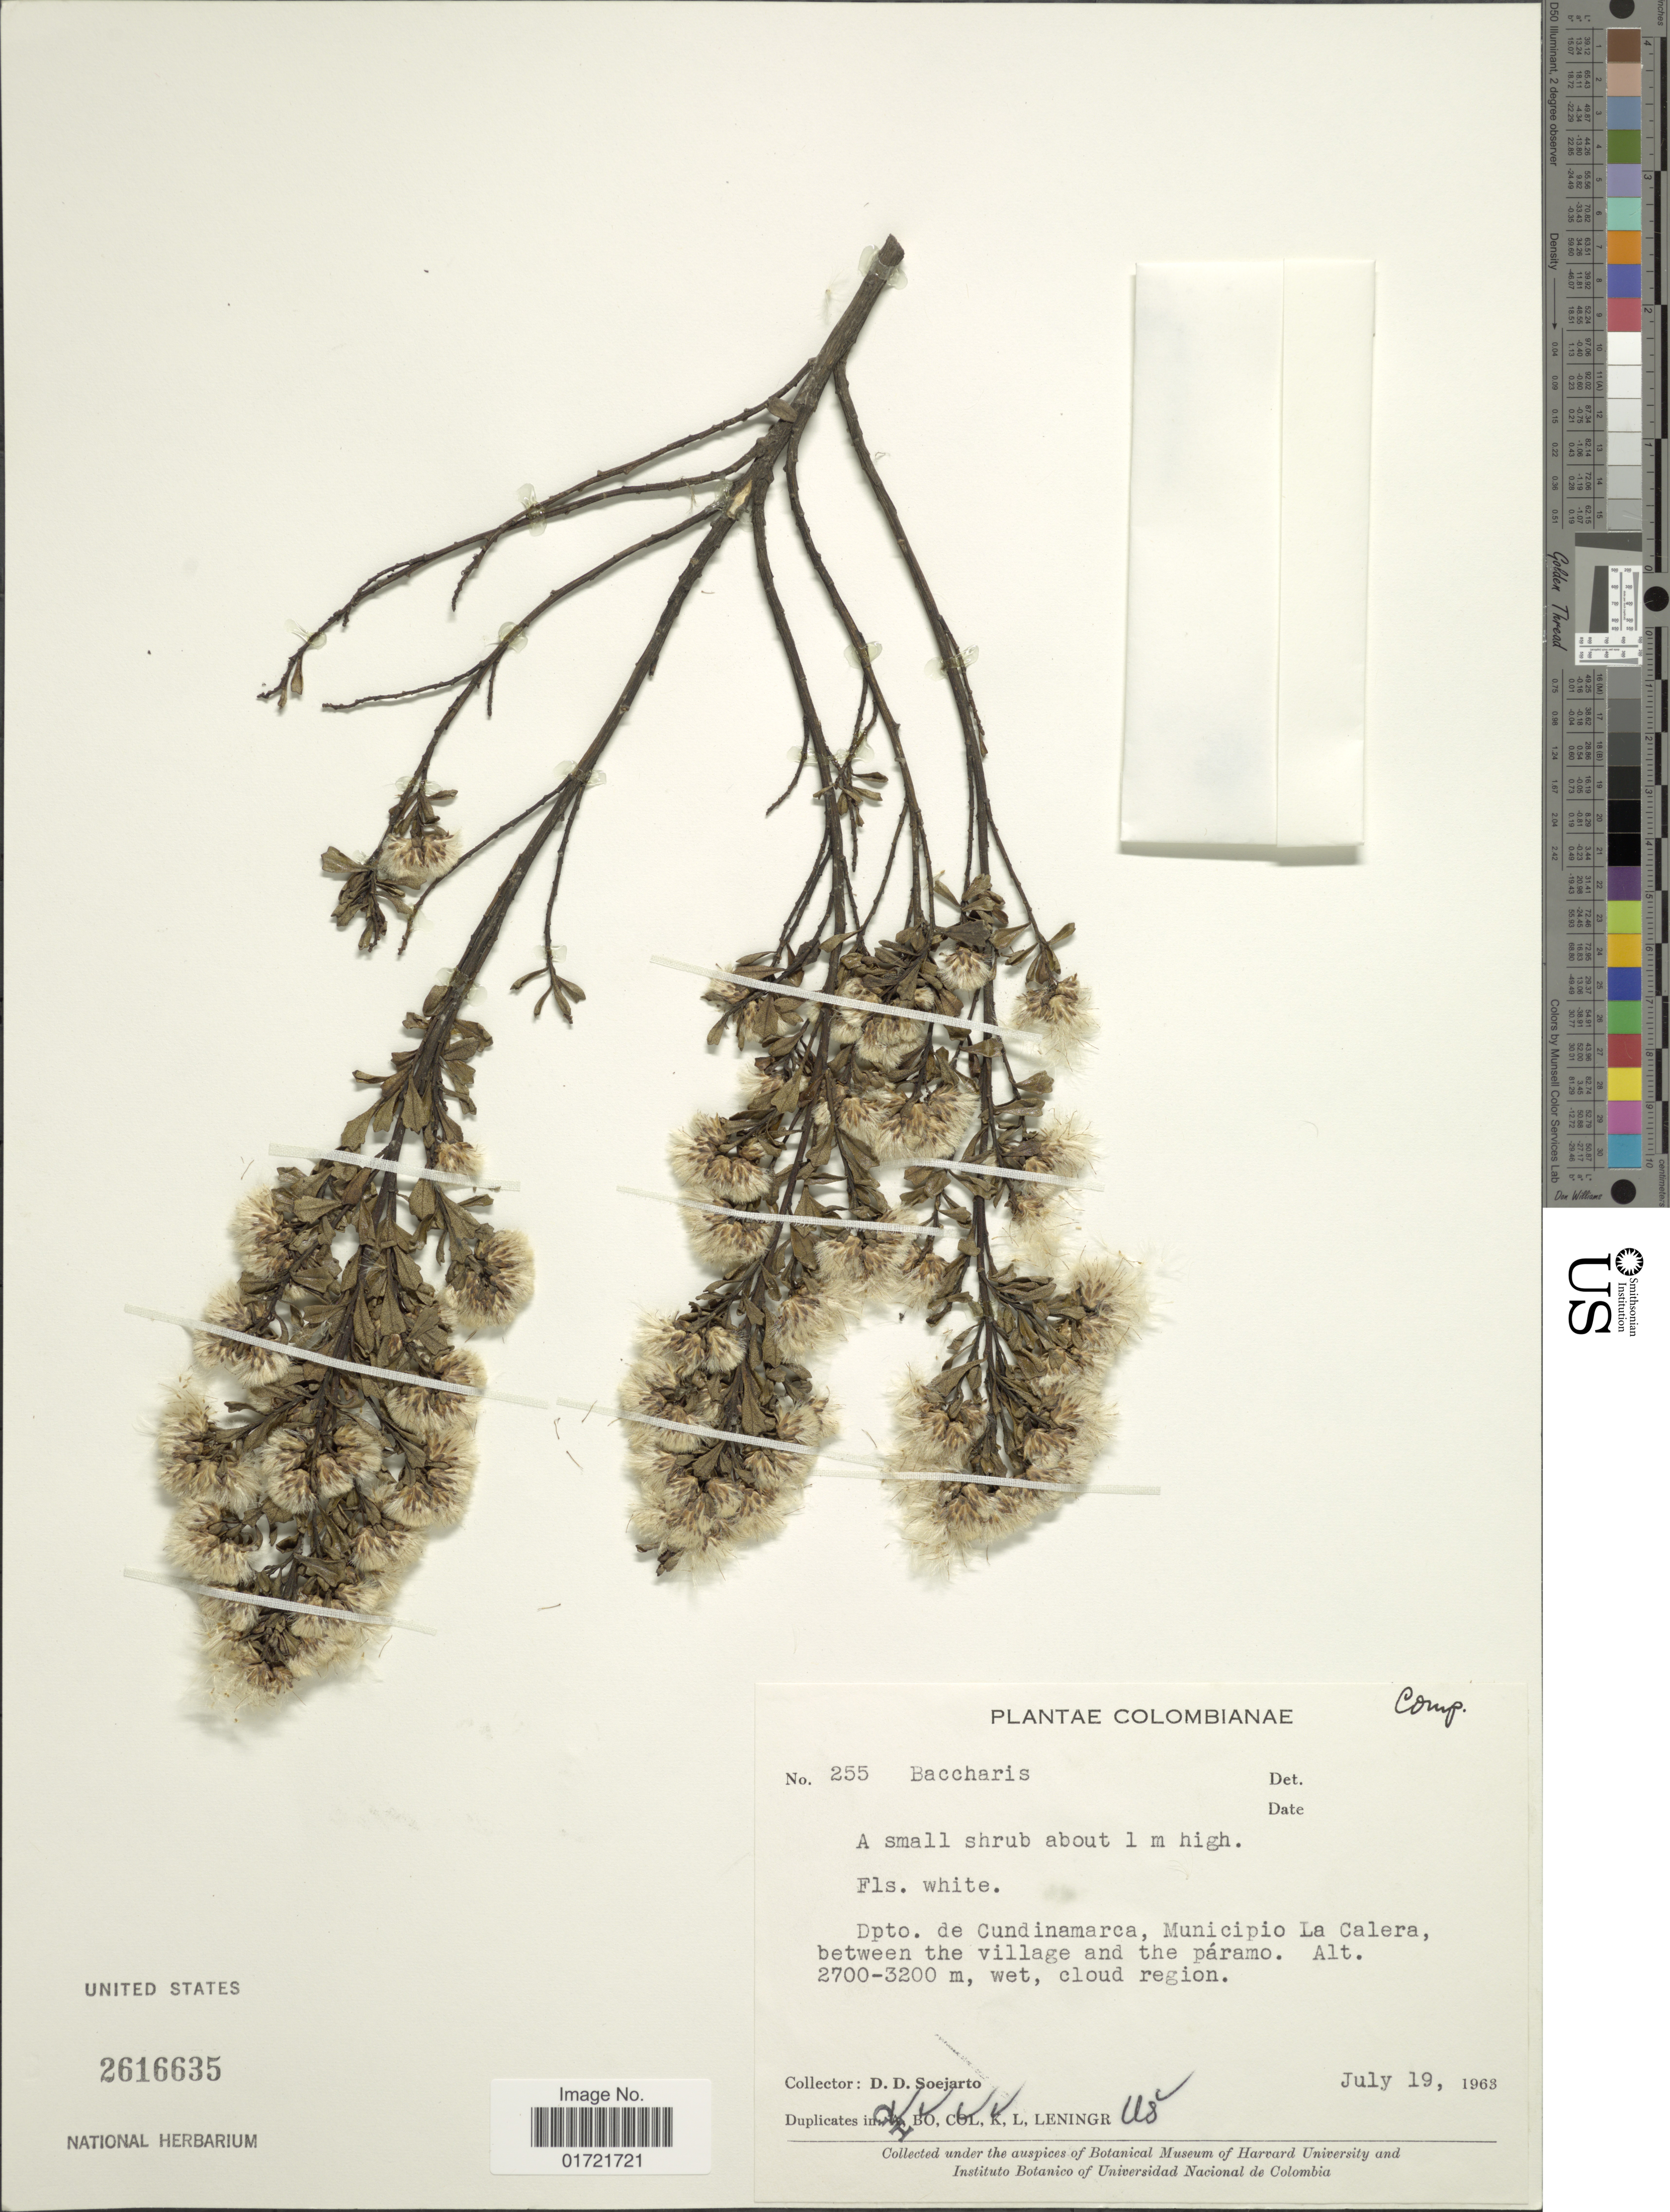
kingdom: Plantae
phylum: Tracheophyta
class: Magnoliopsida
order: Asterales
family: Asteraceae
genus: Baccharis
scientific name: Baccharis sp.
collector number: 255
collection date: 1963-07-19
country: Colombia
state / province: Cundinamarca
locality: Dpto. de Cundinamarca, Municipio La Calera, between the village and the paramo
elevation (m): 2700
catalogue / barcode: US 2616635